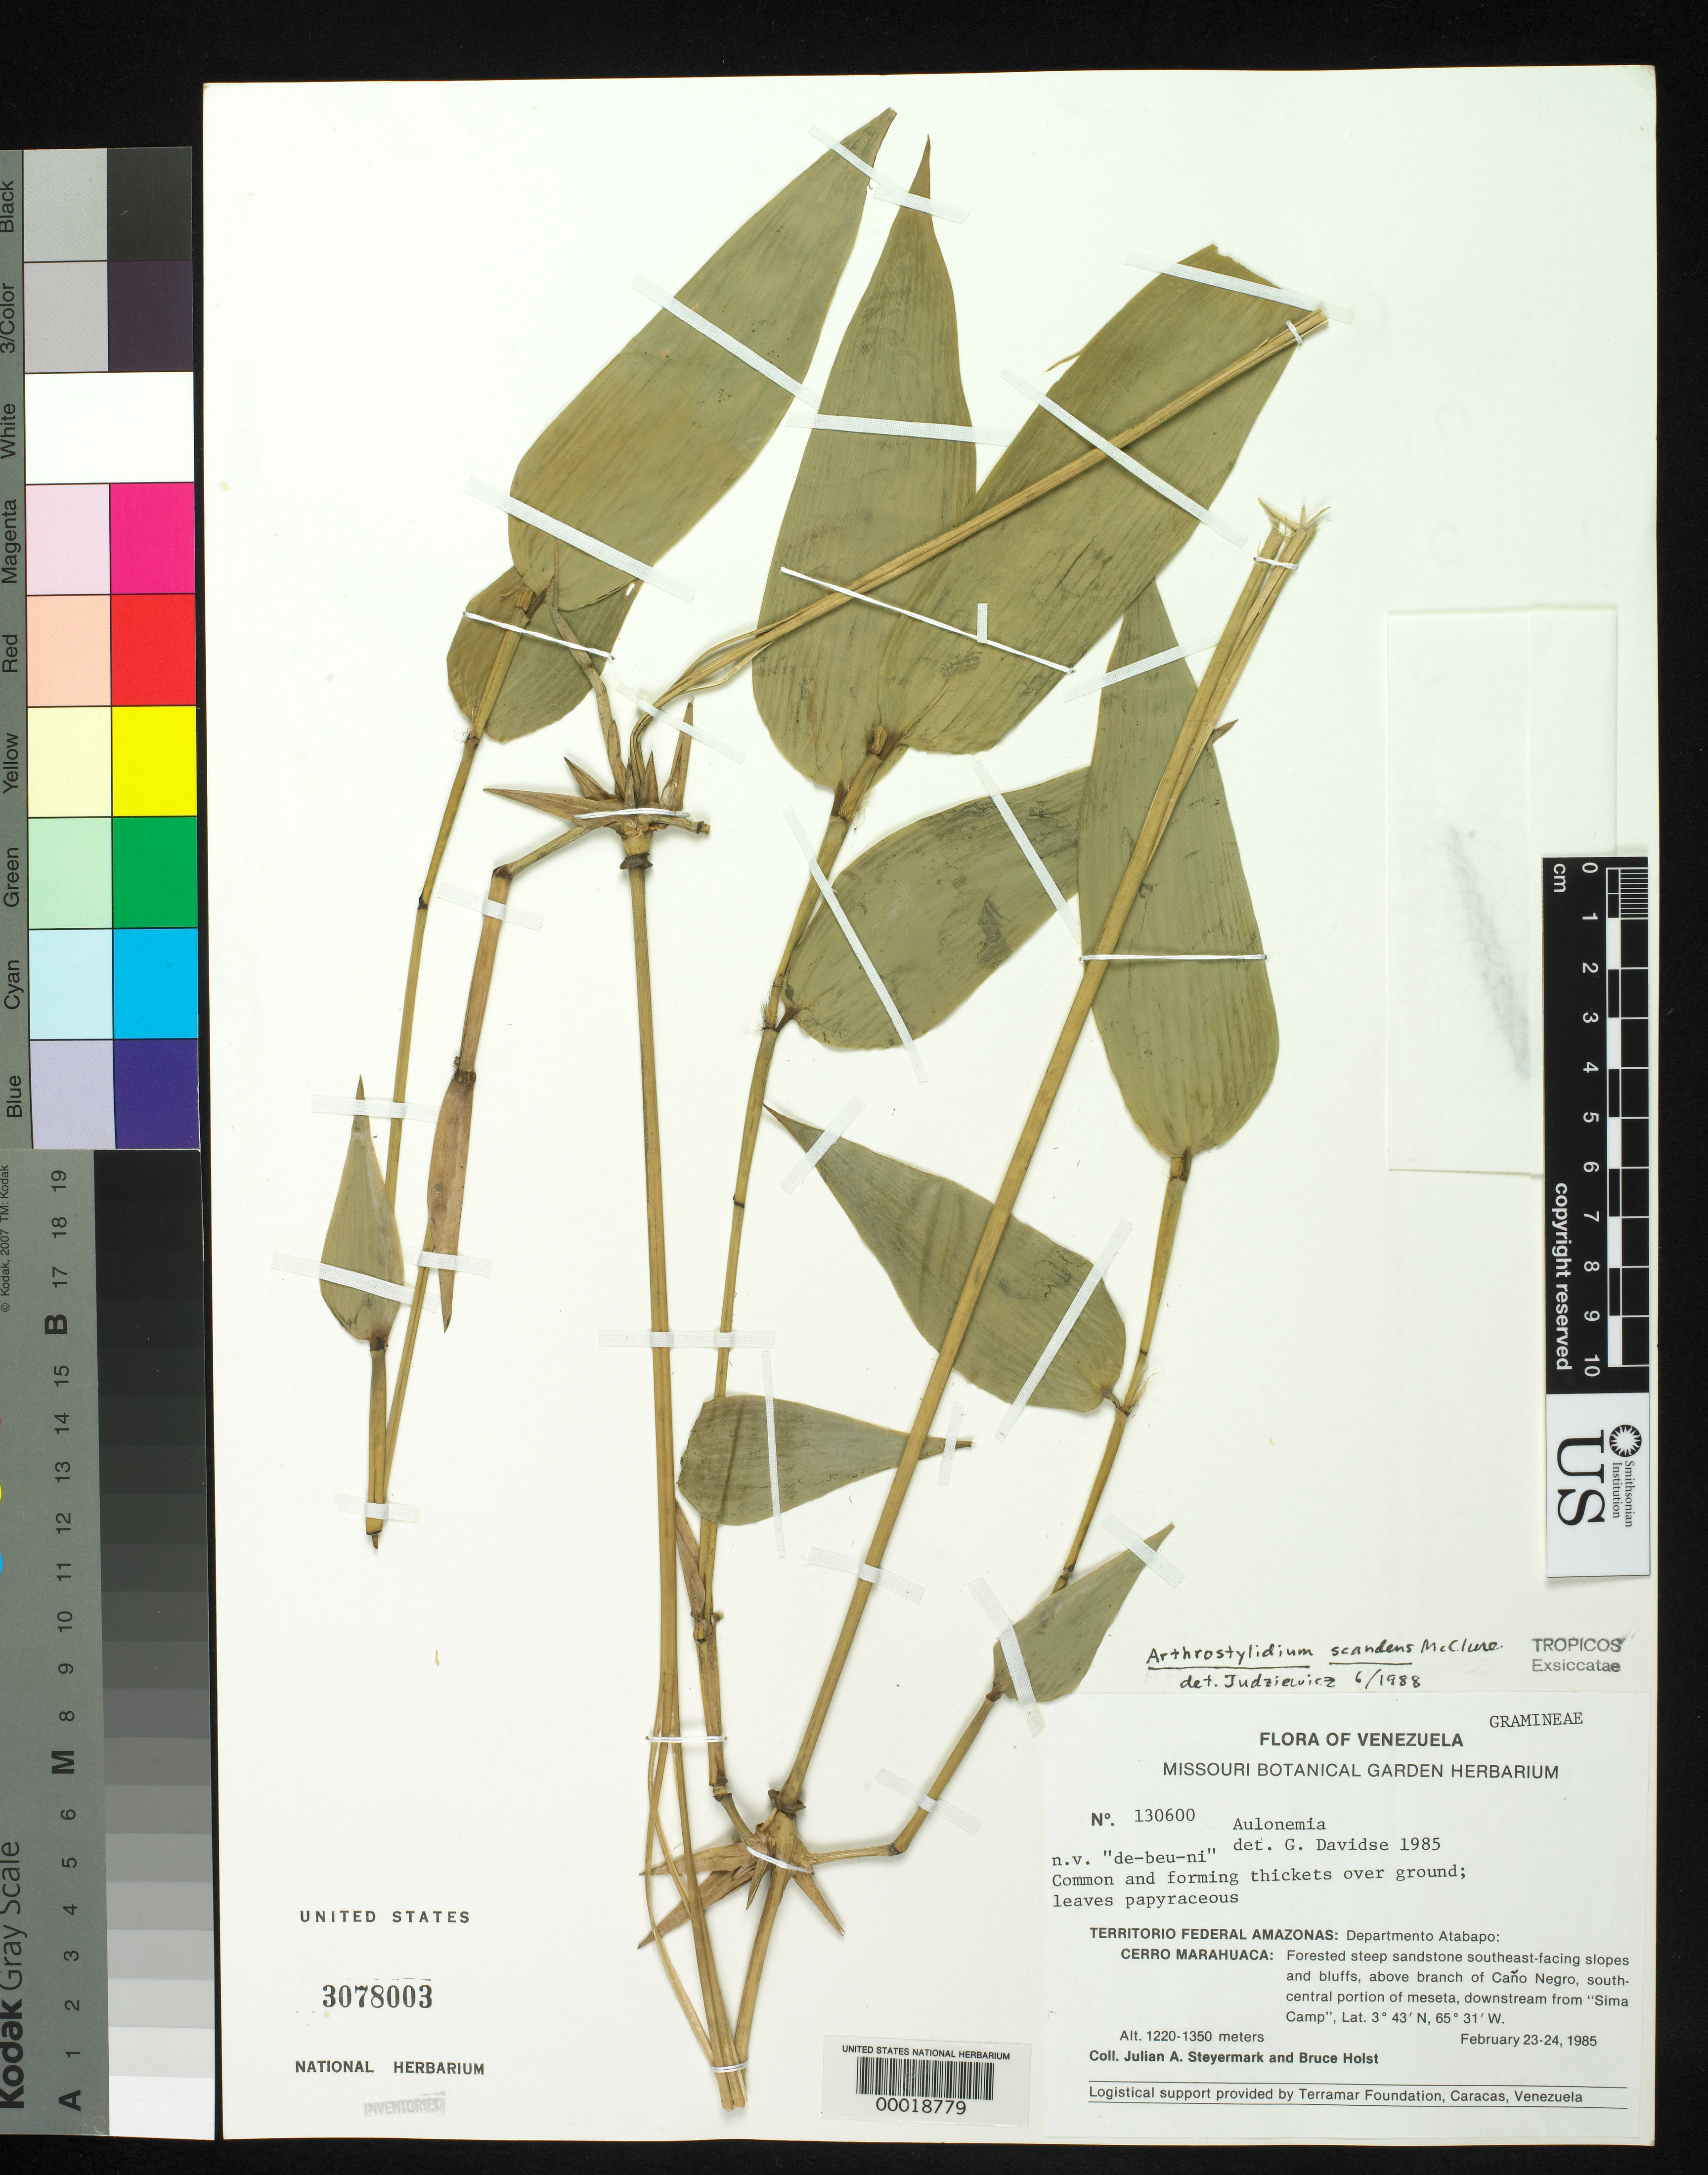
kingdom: Plantae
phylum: Tracheophyta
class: Liliopsida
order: Poales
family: Poaceae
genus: Arthrostylidium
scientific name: Arthrostylidium scandens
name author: McClure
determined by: Judziewicz, E. J.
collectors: J. Steyermark & B. Holst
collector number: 130600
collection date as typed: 23 Feb 1985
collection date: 1985-02-23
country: Venezuela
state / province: Amazonas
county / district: Atabapo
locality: Cerro Marahuaca; above branch of Cano Negro, s central portion of mesenta, downstream from "Sima Camp"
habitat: Forested steep sandstone se facing slopes and bluffs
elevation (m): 1220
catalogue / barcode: US 3078003